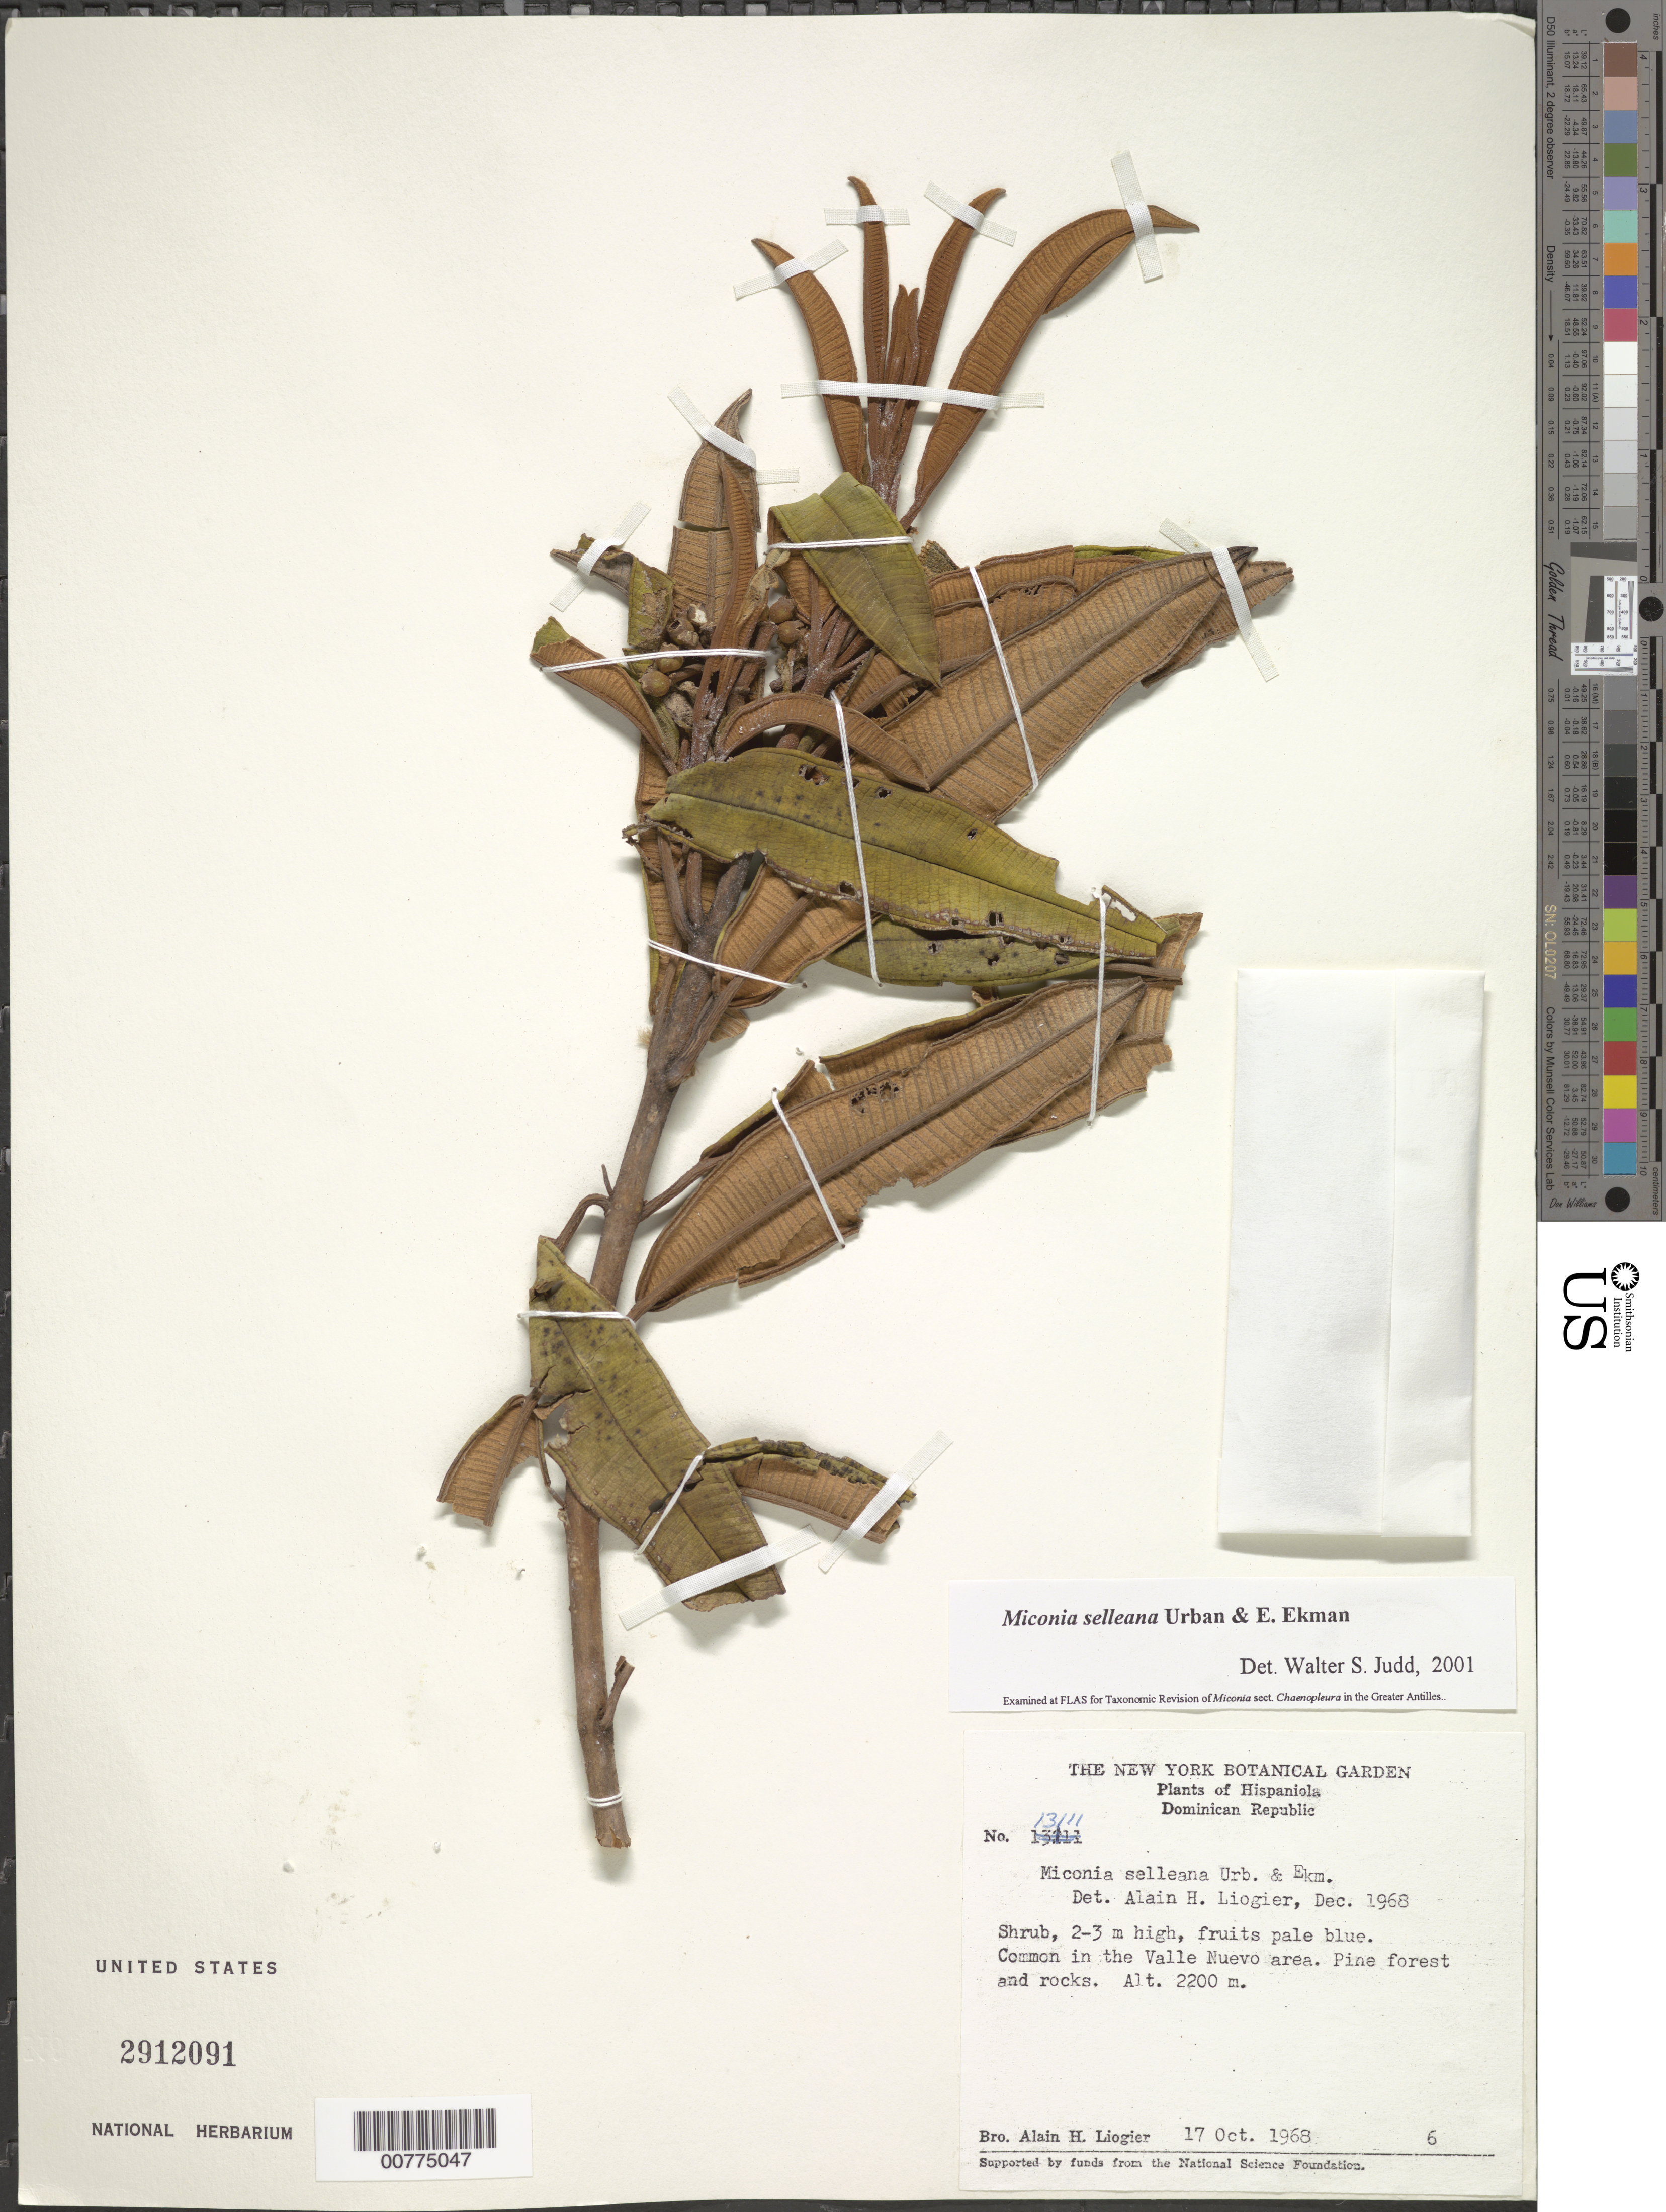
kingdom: Plantae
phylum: Tracheophyta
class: Magnoliopsida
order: Myrtales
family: Melastomataceae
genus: Miconia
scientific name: Miconia selleana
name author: Urb. & Ekman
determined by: Judd, Walter S.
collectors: A. H. Liogier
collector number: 13111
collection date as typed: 17 Oct 1968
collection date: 1968-10-17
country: Dominican Republic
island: Hispaniola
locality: Valle Nuevo area.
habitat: Pine forest and rocks.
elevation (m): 2200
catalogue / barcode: US 2912091